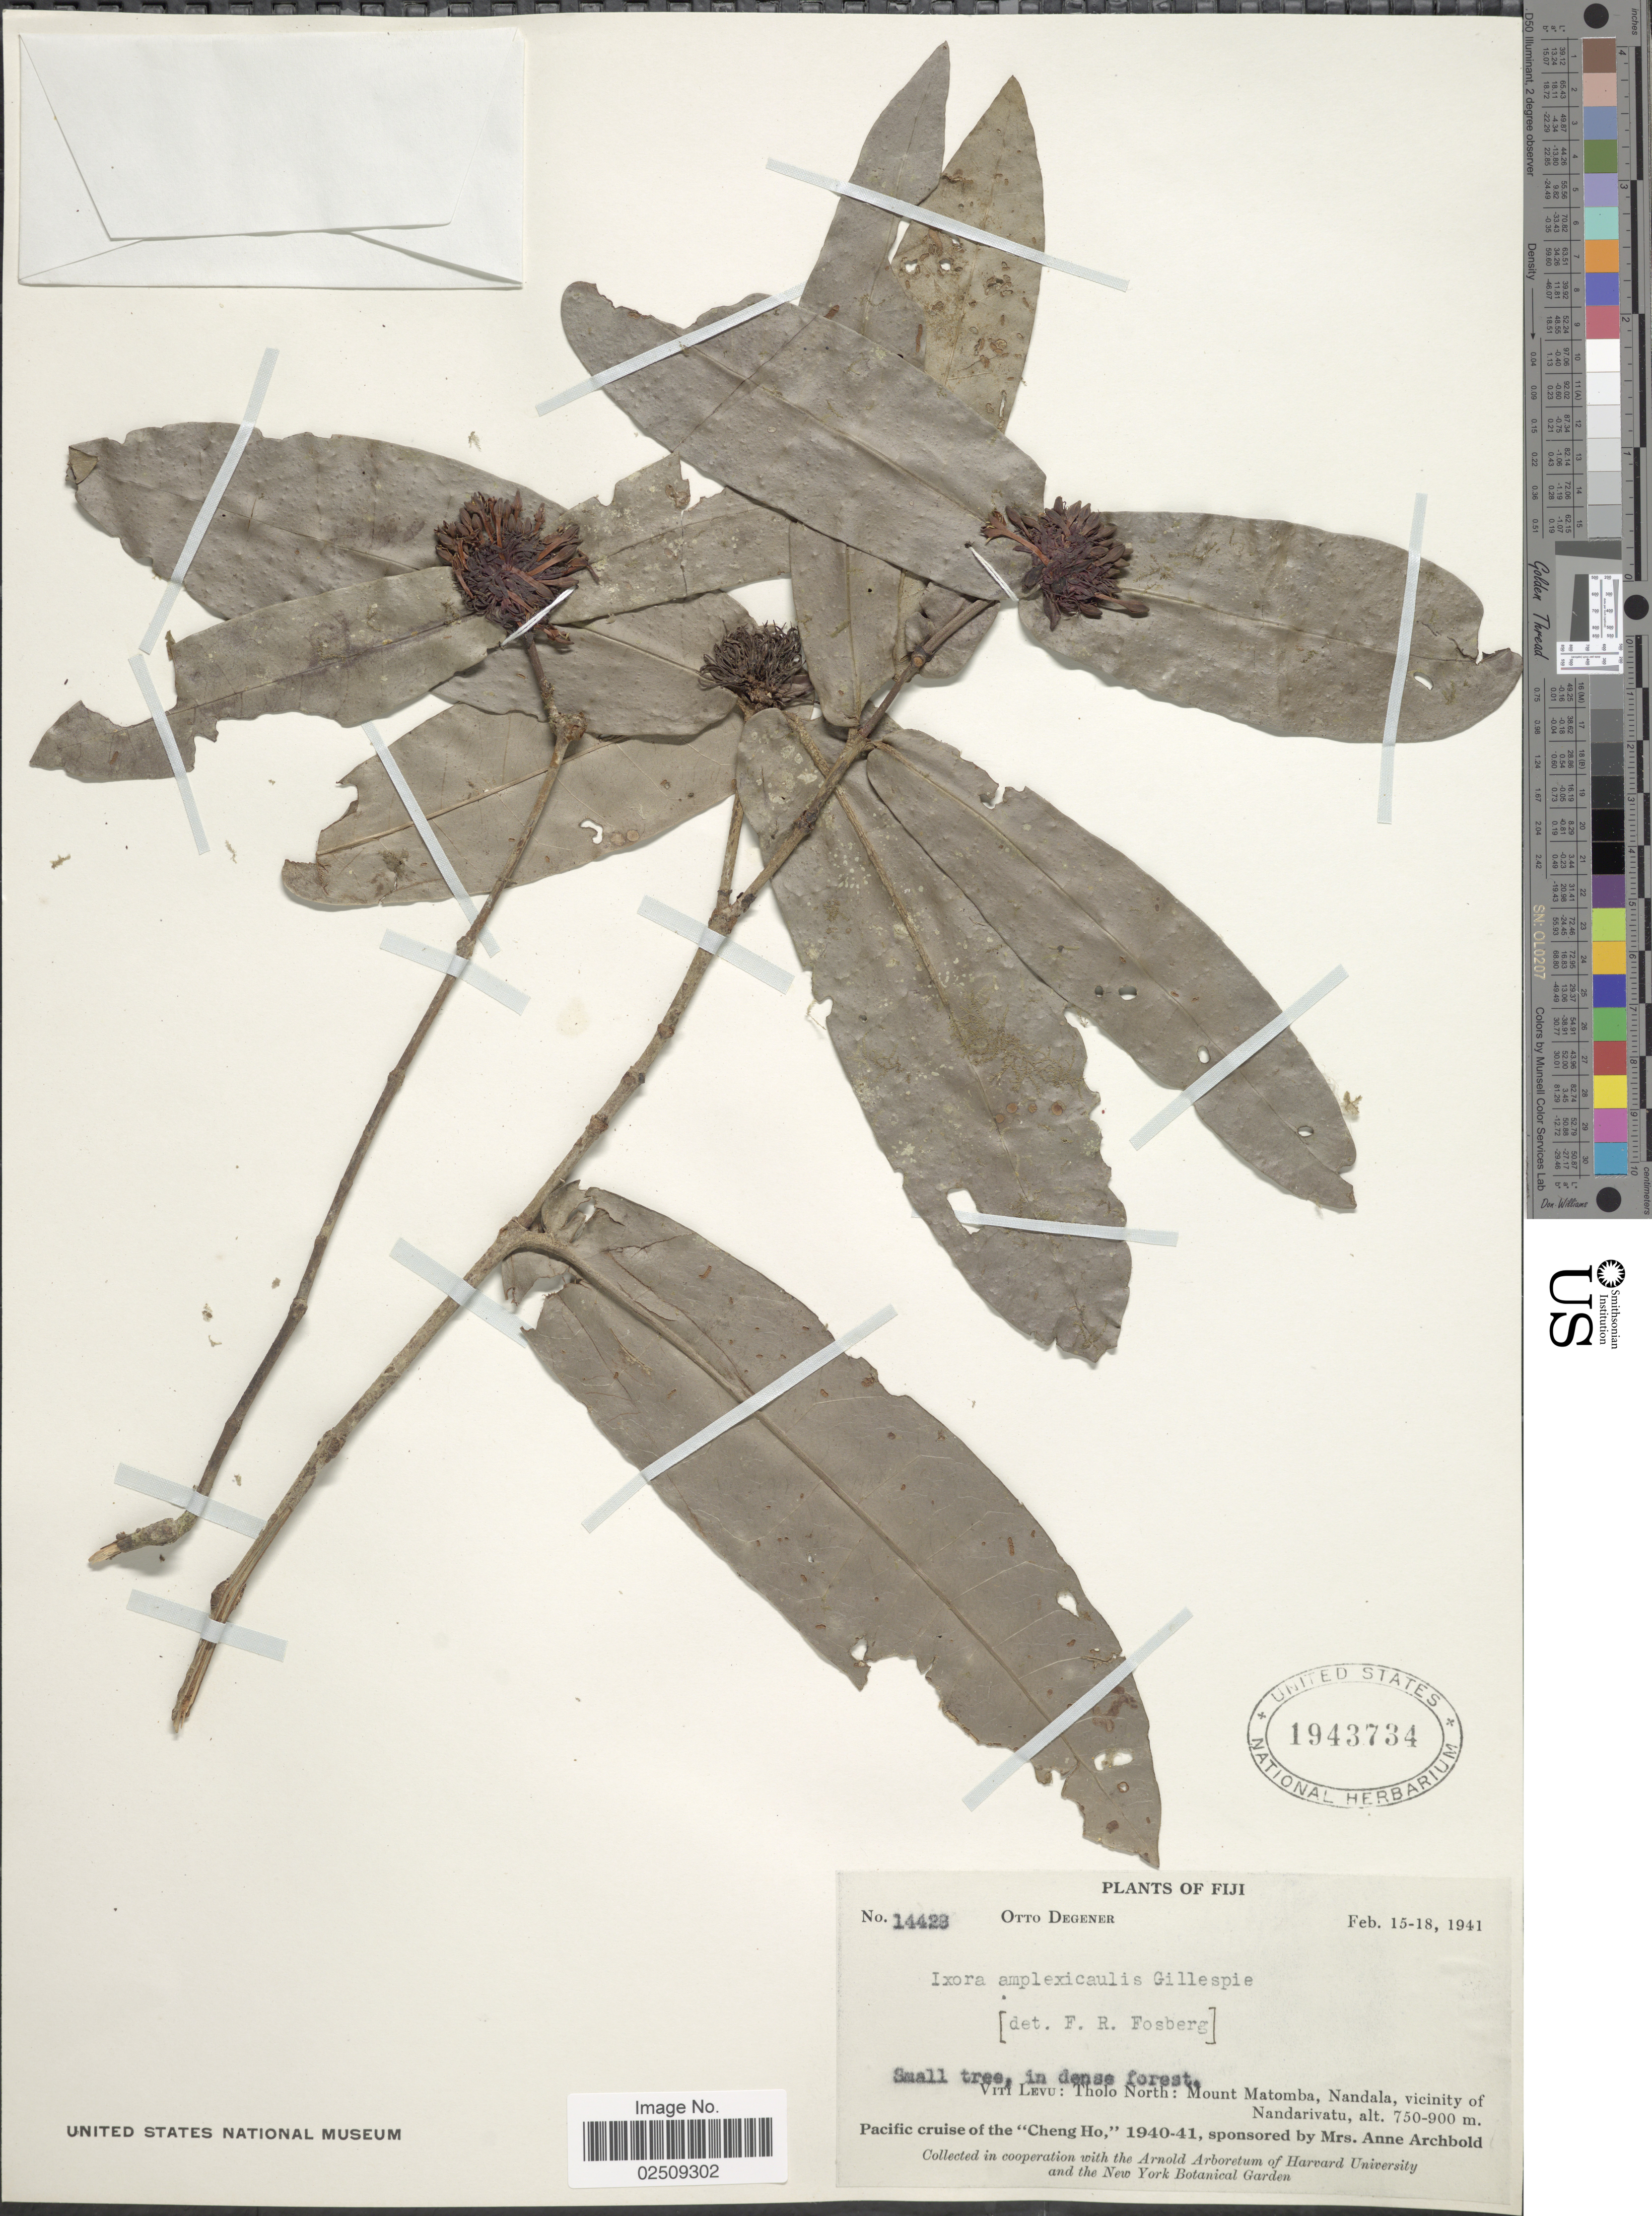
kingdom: Plantae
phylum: Tracheophyta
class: Magnoliopsida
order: Gentianales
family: Rubiaceae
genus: Ixora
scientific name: Ixora amplexicaulis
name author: Gillespie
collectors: O. Degener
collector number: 14423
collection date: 1941-02-15/1941-02-18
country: Fiji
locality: Viti Levu: Tholo North: Mount Matomba, Nandala, vicinity of Nandarivatu.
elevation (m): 750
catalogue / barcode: US 1943734